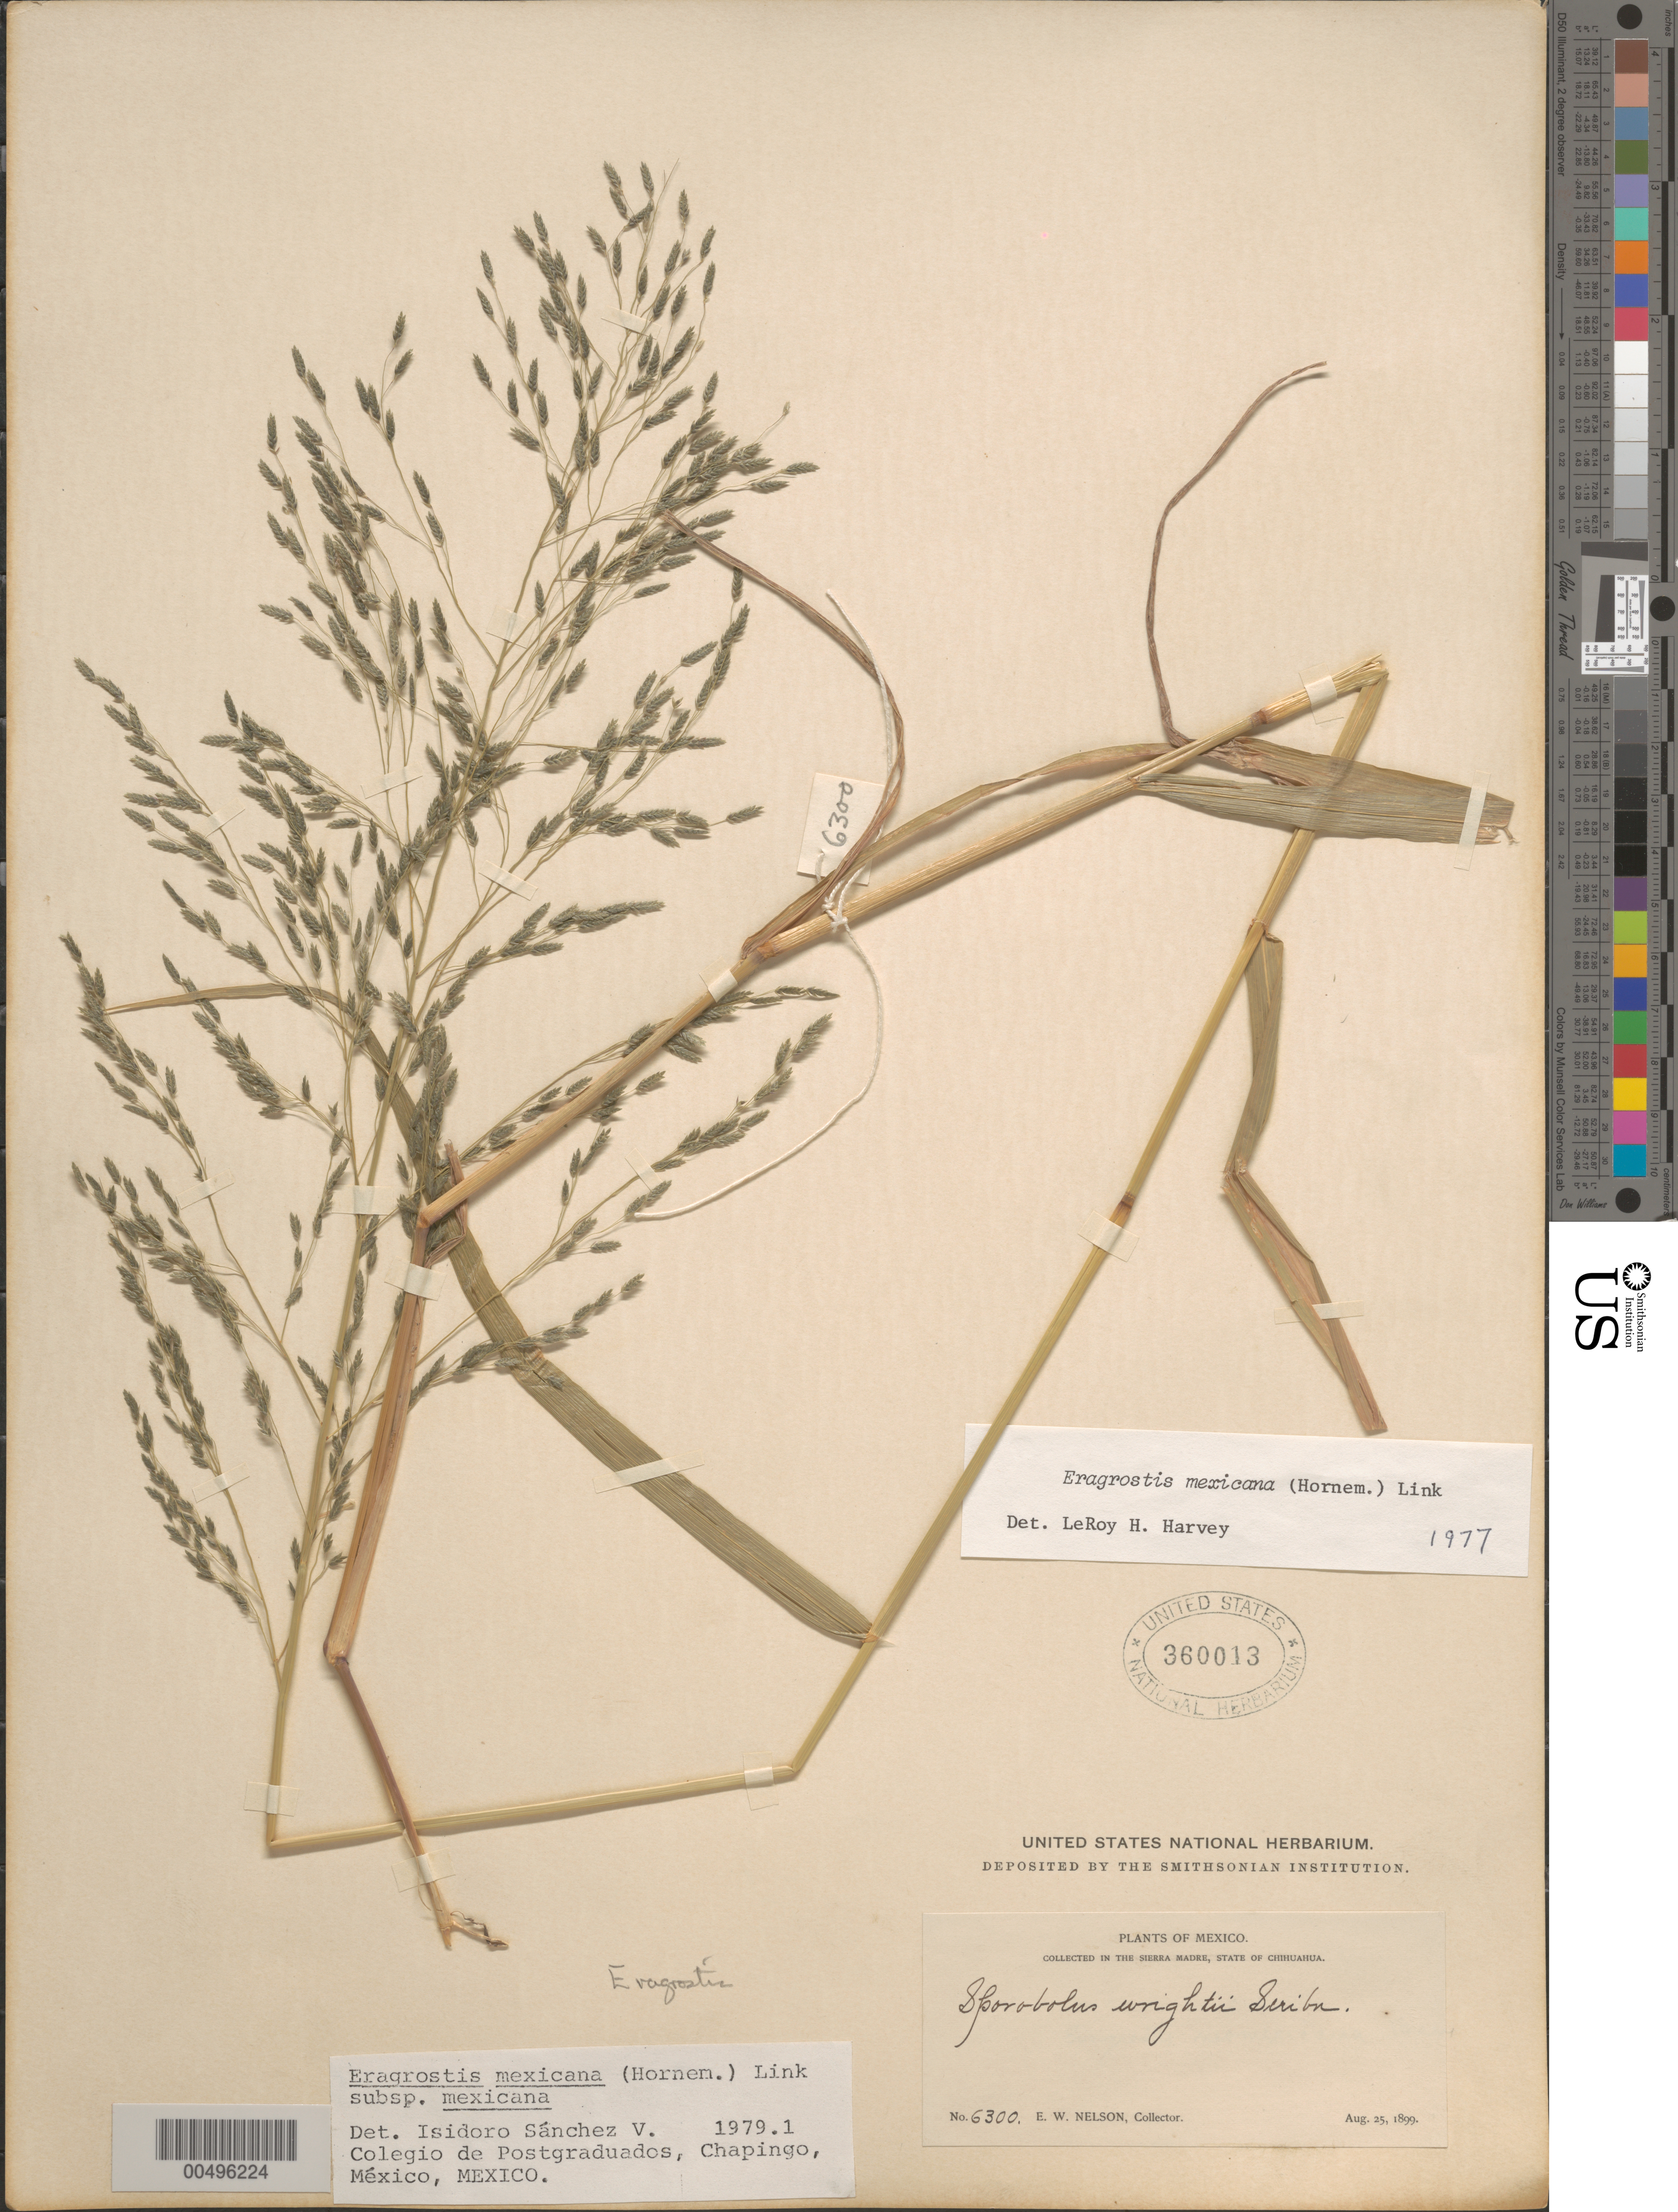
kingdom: Plantae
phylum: Tracheophyta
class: Liliopsida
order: Poales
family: Poaceae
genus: Eragrostis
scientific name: Eragrostis mexicana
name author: (Hornem.) Link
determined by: Sánchez Vega, I. M.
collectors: E. W. Nelson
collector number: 6300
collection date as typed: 25 Aug 1899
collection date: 1899-08-25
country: Mexico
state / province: Chihuahua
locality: Sierra Madre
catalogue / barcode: US 360013